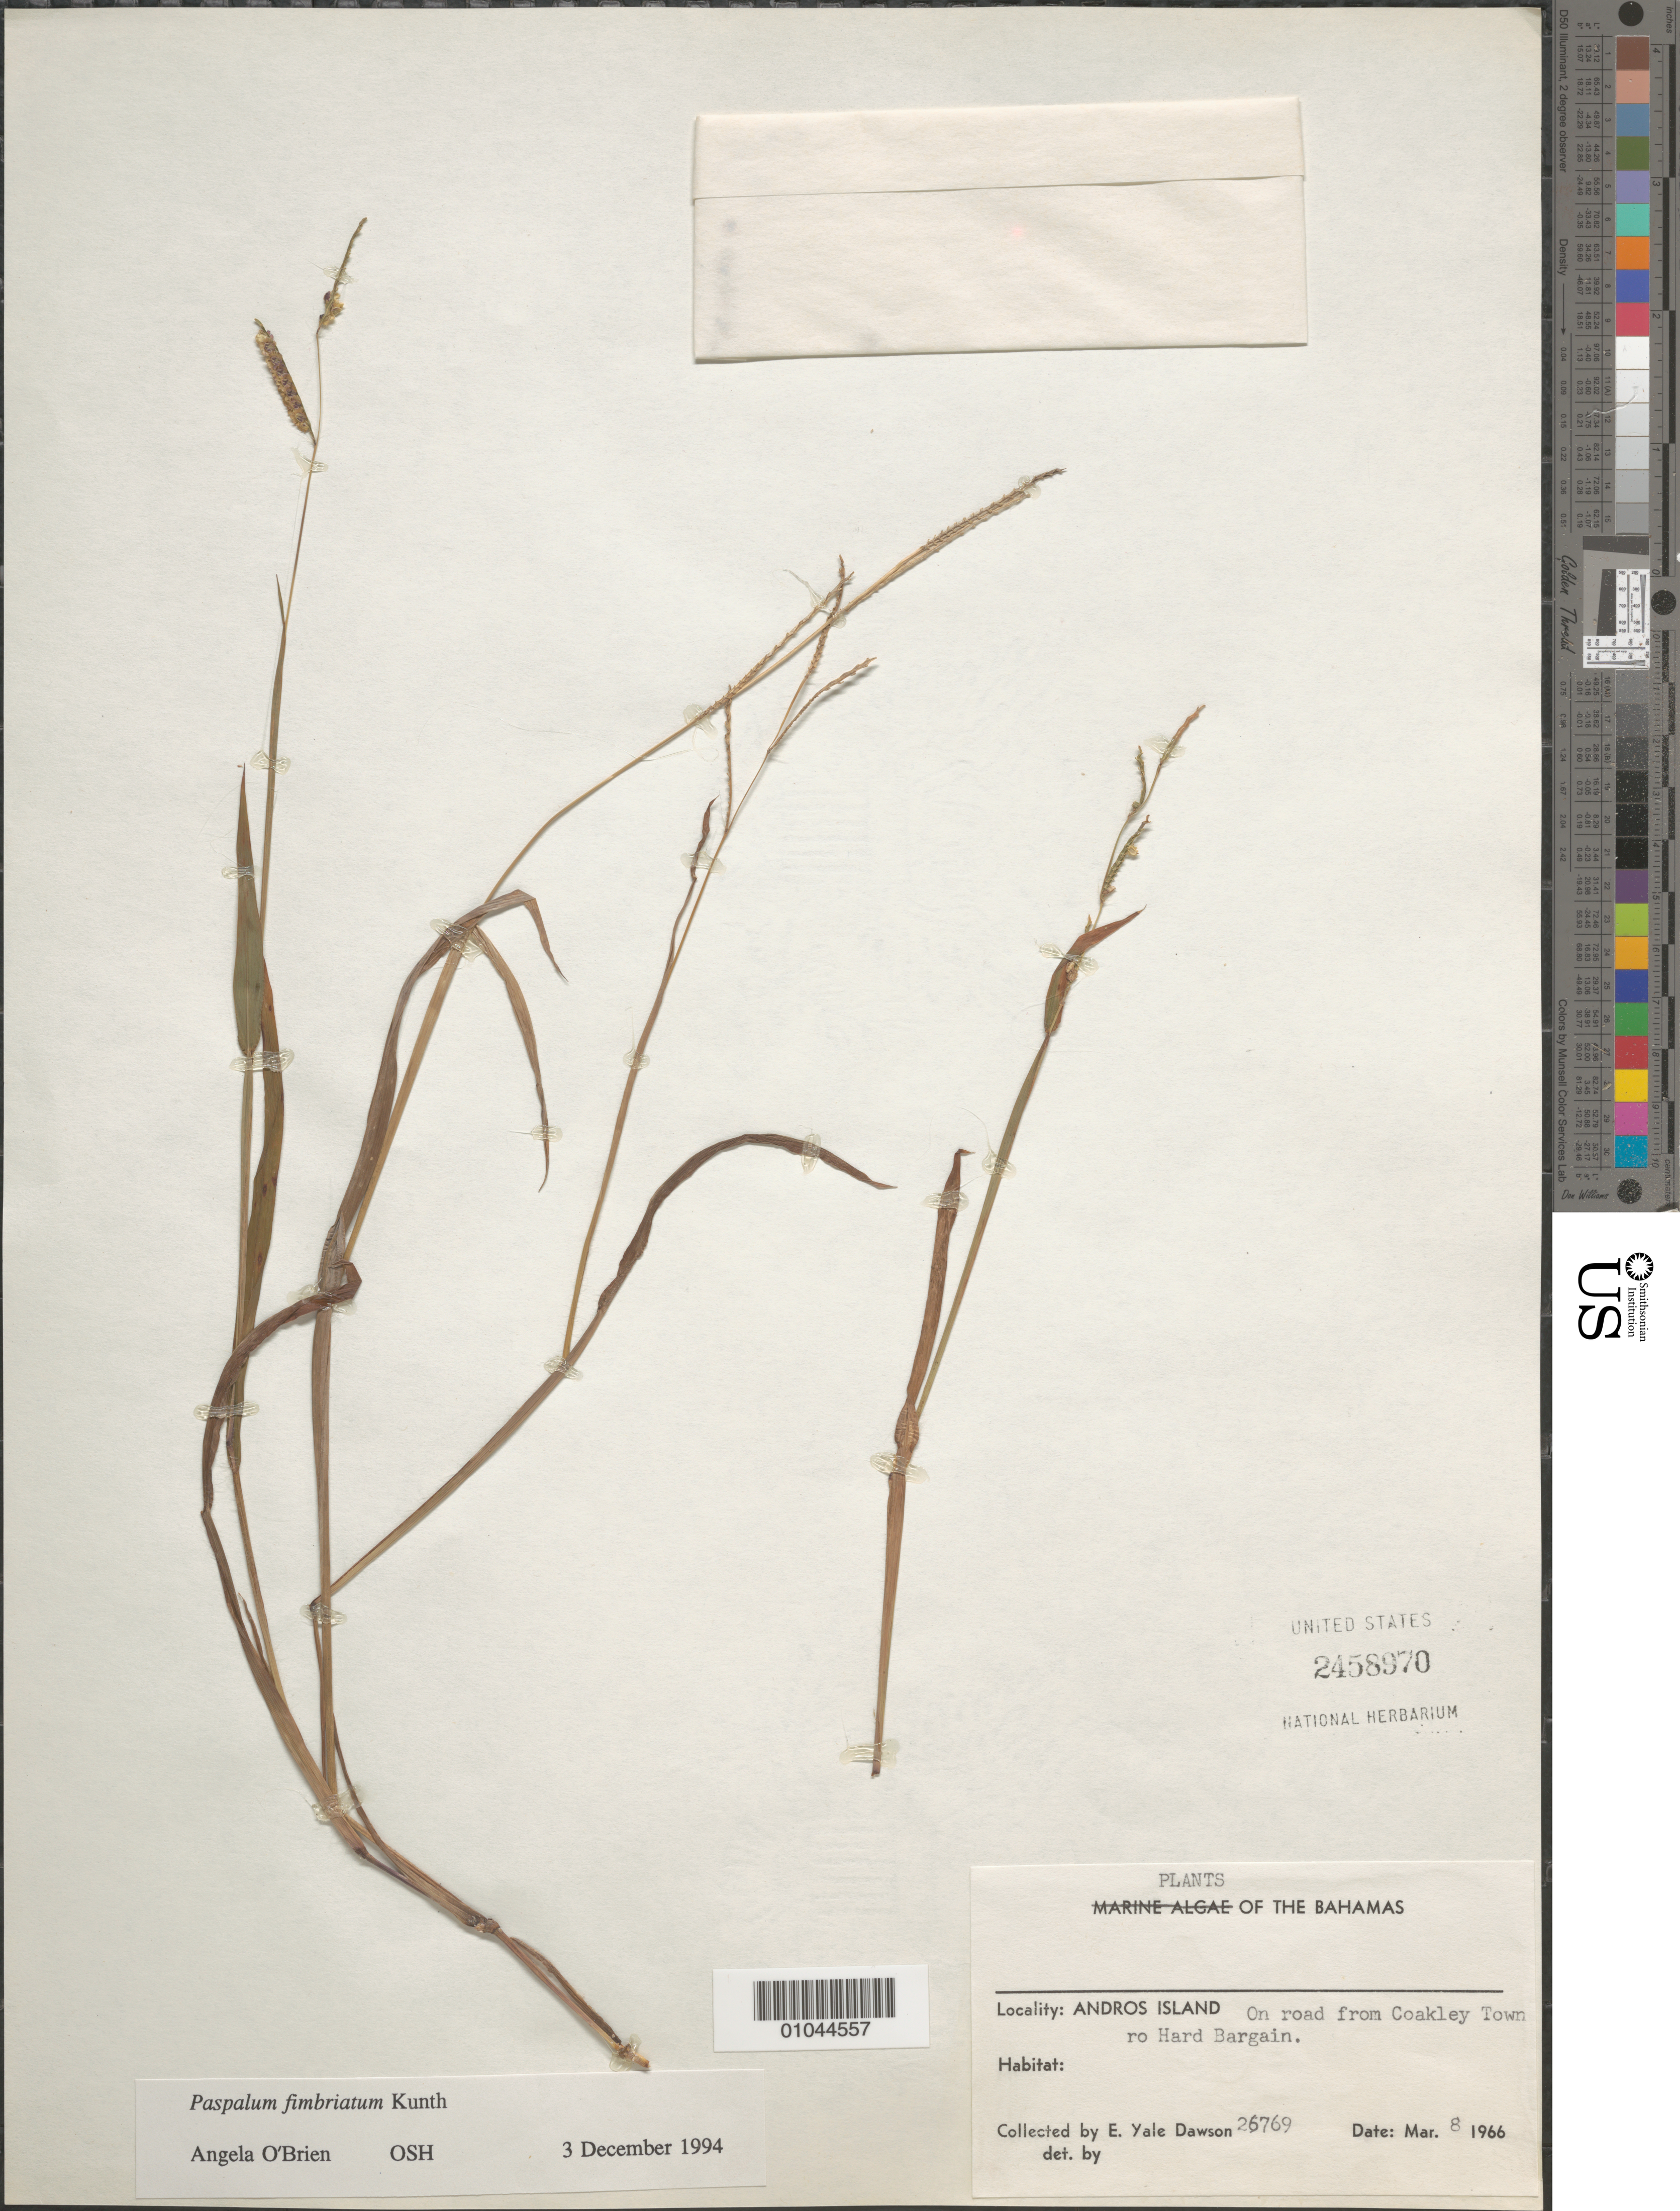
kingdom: Plantae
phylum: Tracheophyta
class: Liliopsida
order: Poales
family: Poaceae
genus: Paspalum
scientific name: Paspalum fimbriatum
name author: Kunth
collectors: E. Y. Dawson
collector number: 26769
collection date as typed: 08 Mar 1966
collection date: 1966-03-08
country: Bahamas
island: Andros I.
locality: On road from Coakley Town to Hard Bargain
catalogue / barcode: US 2458970